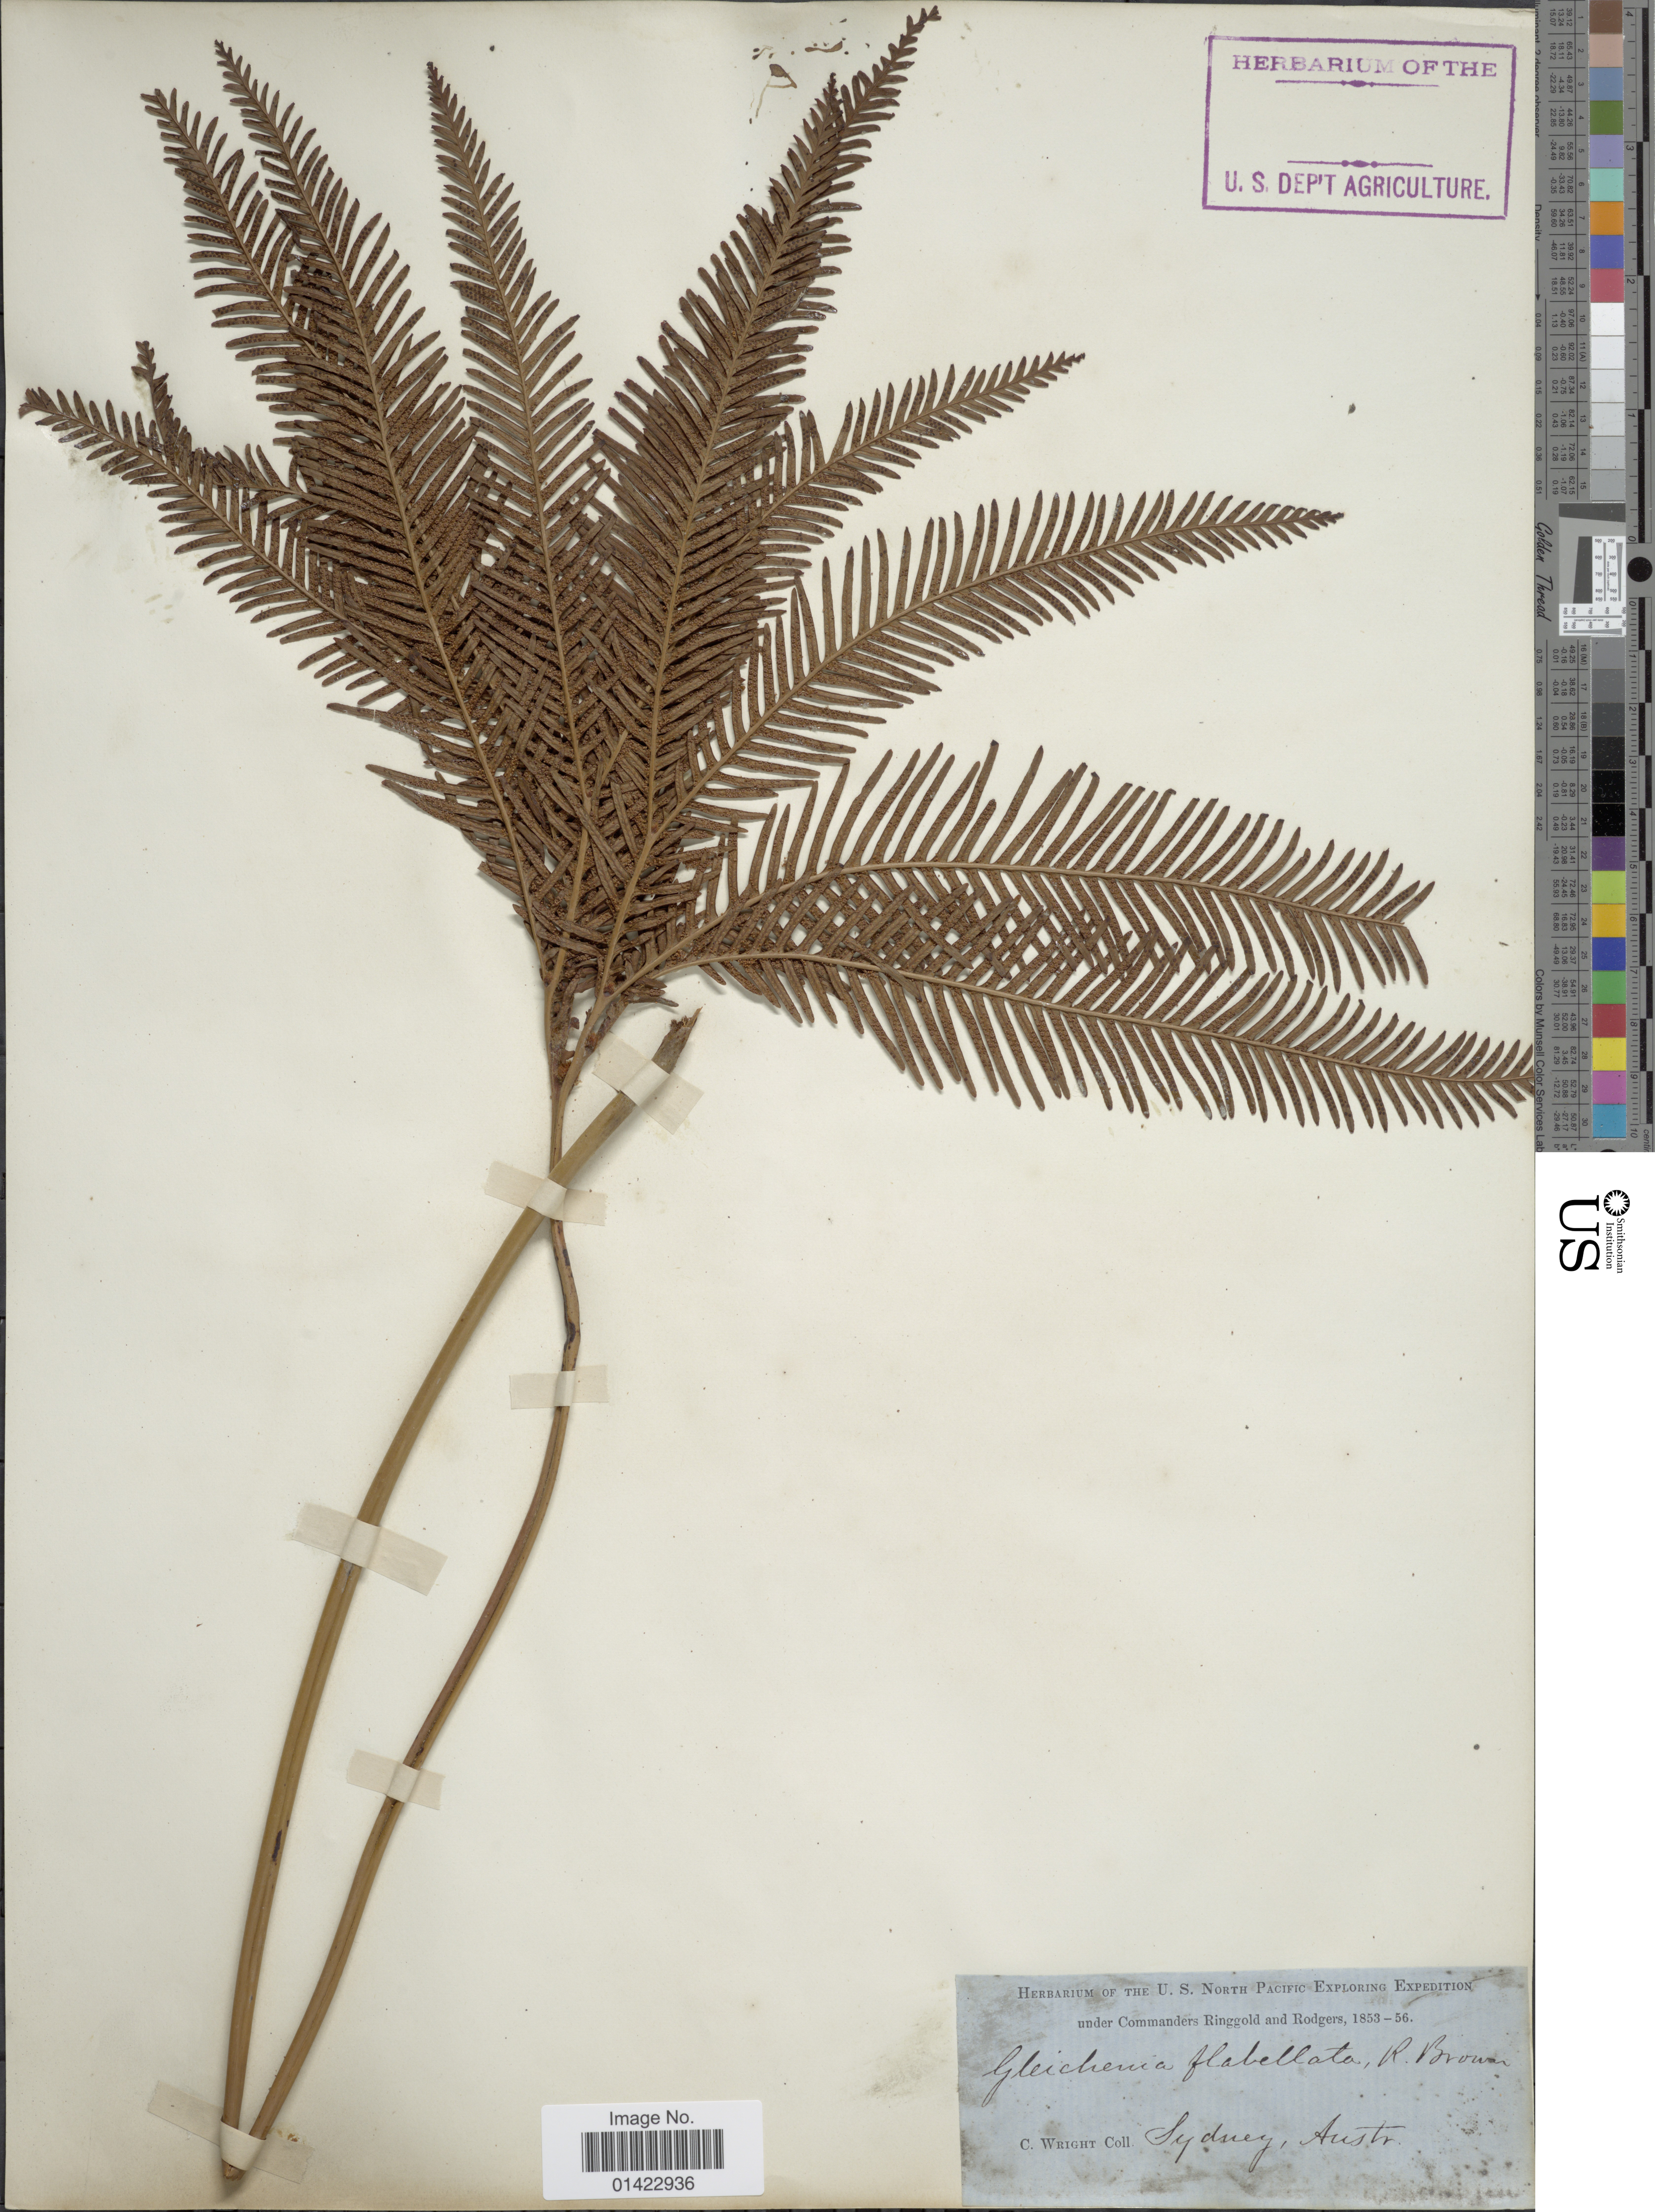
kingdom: Plantae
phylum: Tracheophyta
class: Polypodiopsida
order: Gleicheniales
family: Gleicheniaceae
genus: Sticherus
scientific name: Sticherus flabellatus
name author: (R. Br.) H. St. John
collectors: C. Wright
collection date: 1853/1856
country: Australia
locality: Sydney.